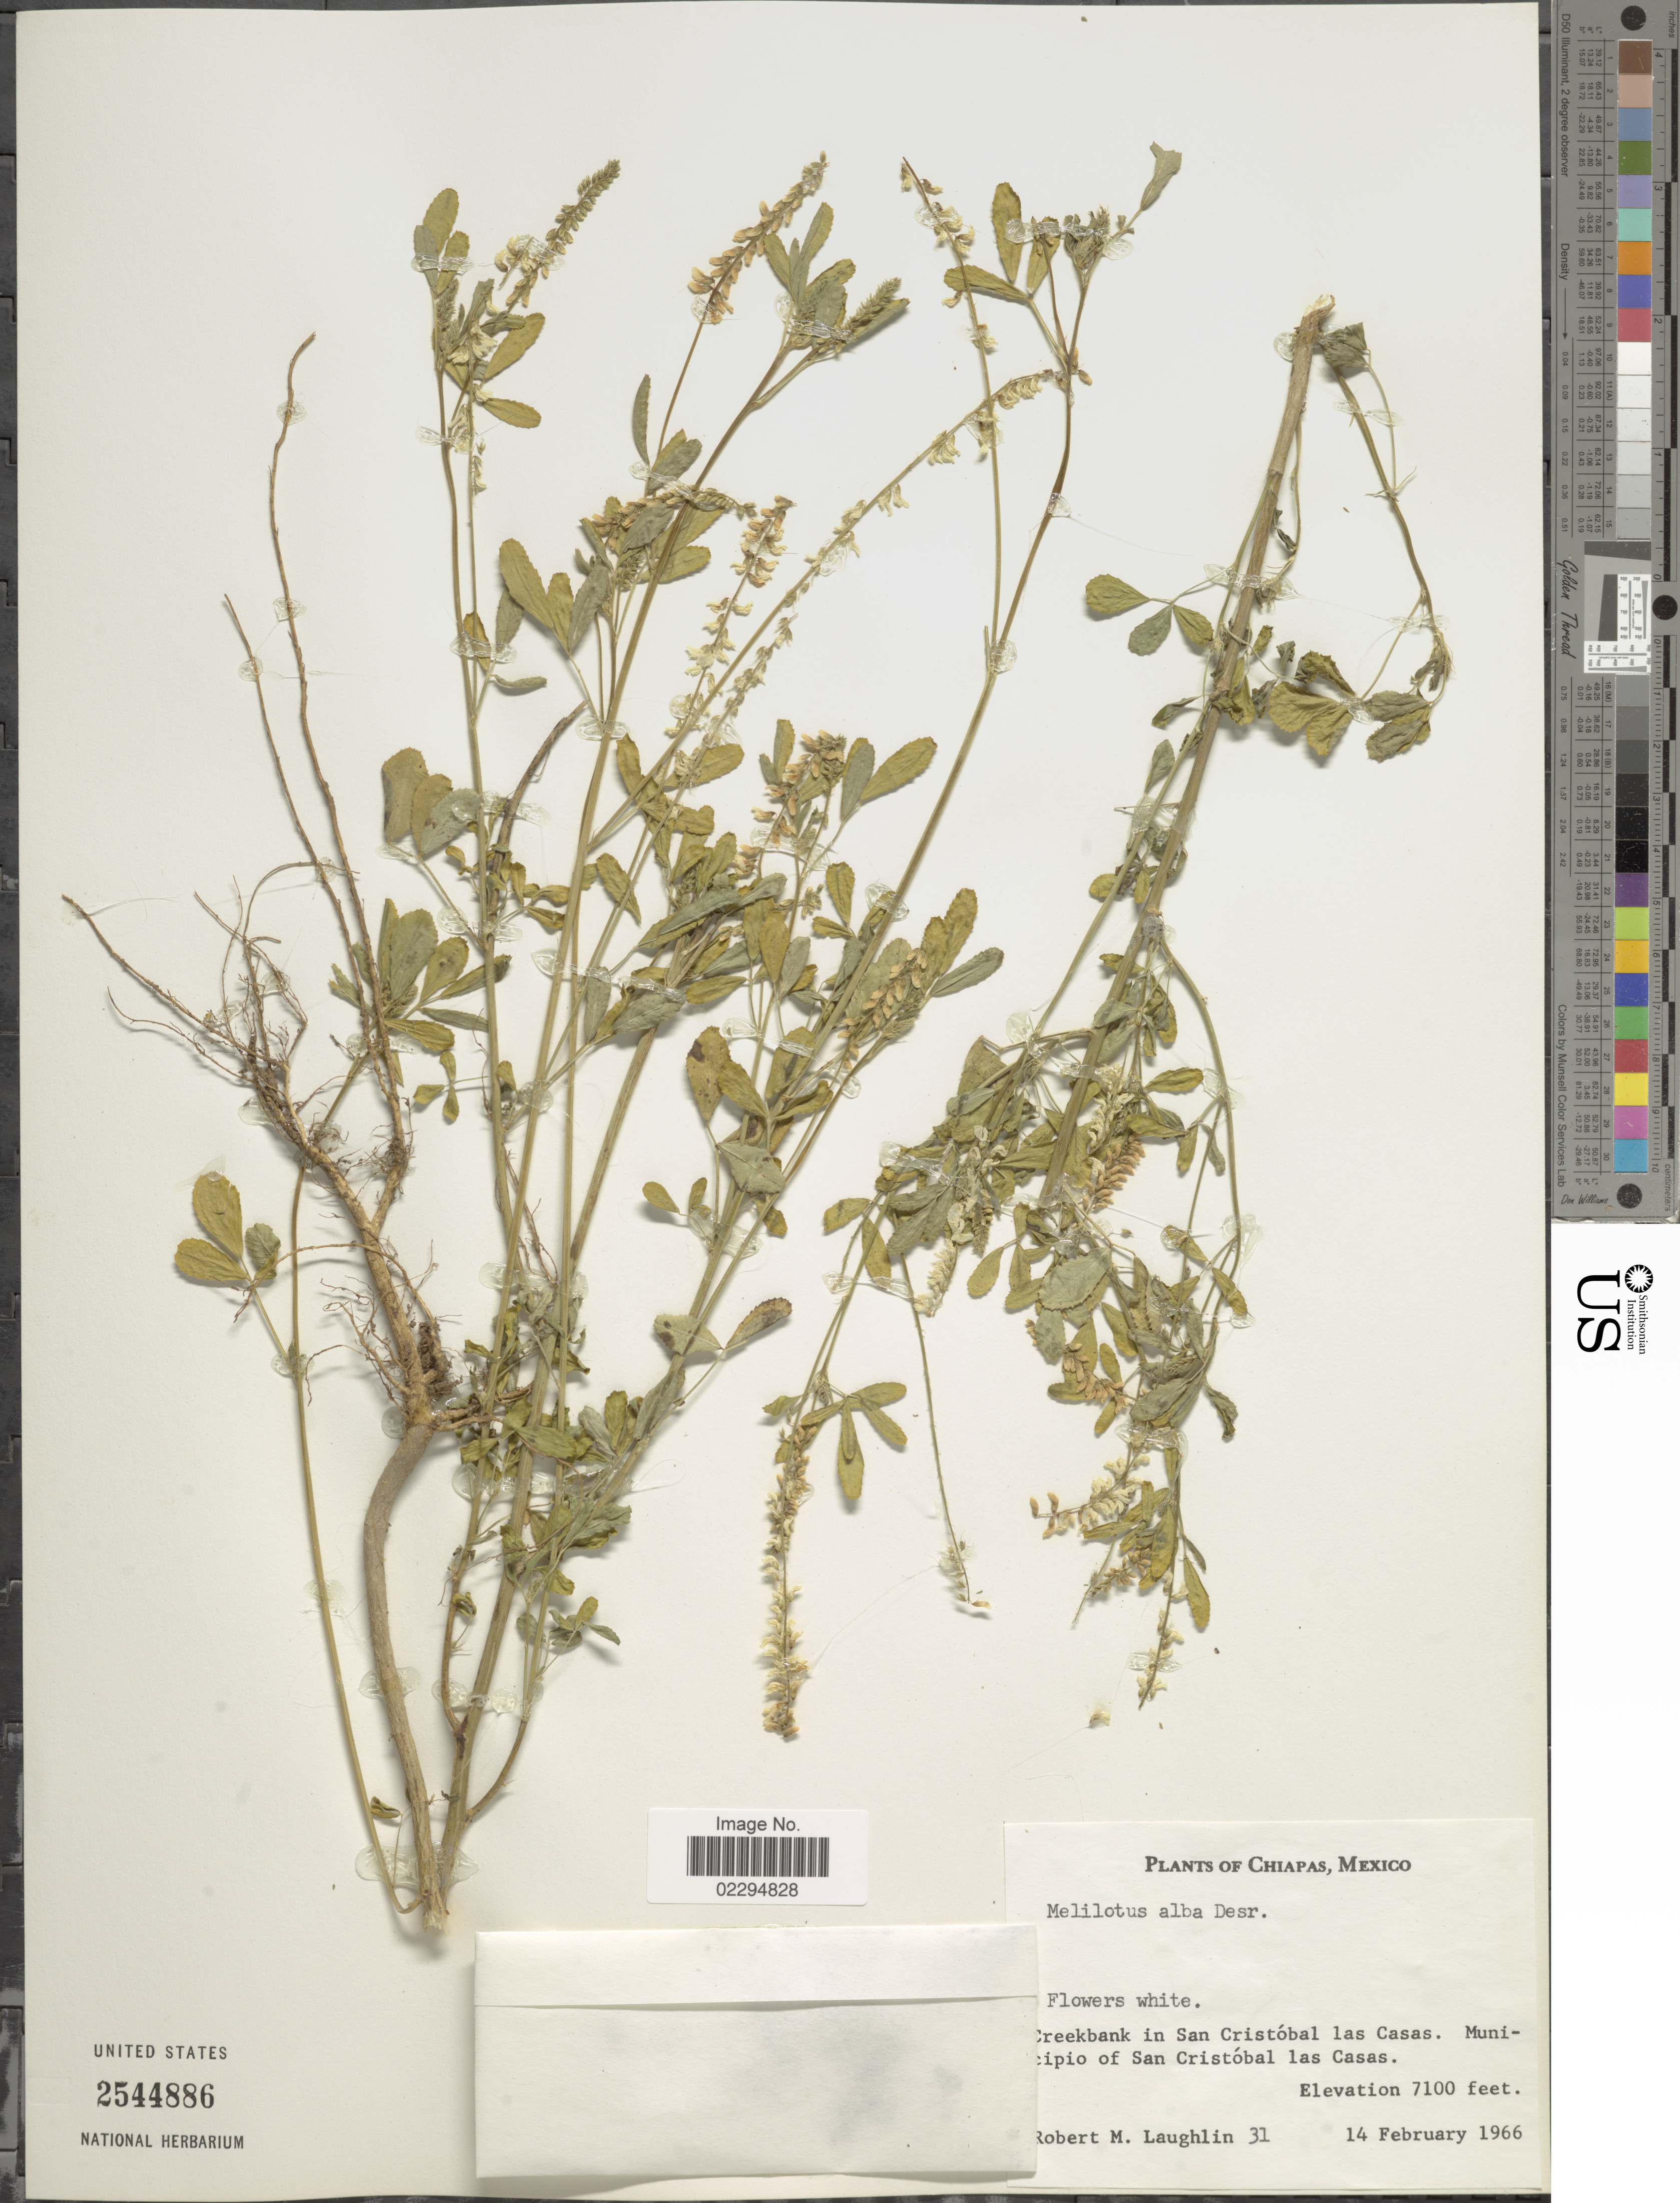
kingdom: Plantae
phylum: Tracheophyta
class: Magnoliopsida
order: Fabales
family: Fabaceae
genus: Melilotus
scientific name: Melilotus albus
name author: Medik.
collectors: R. M. Laughlin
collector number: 31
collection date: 1966-02-14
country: Mexico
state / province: Chiapas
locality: Creekbank in San Cristóbal las Casas. Municipio of San Cristóbal las Casas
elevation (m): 2164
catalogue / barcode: US 2544886